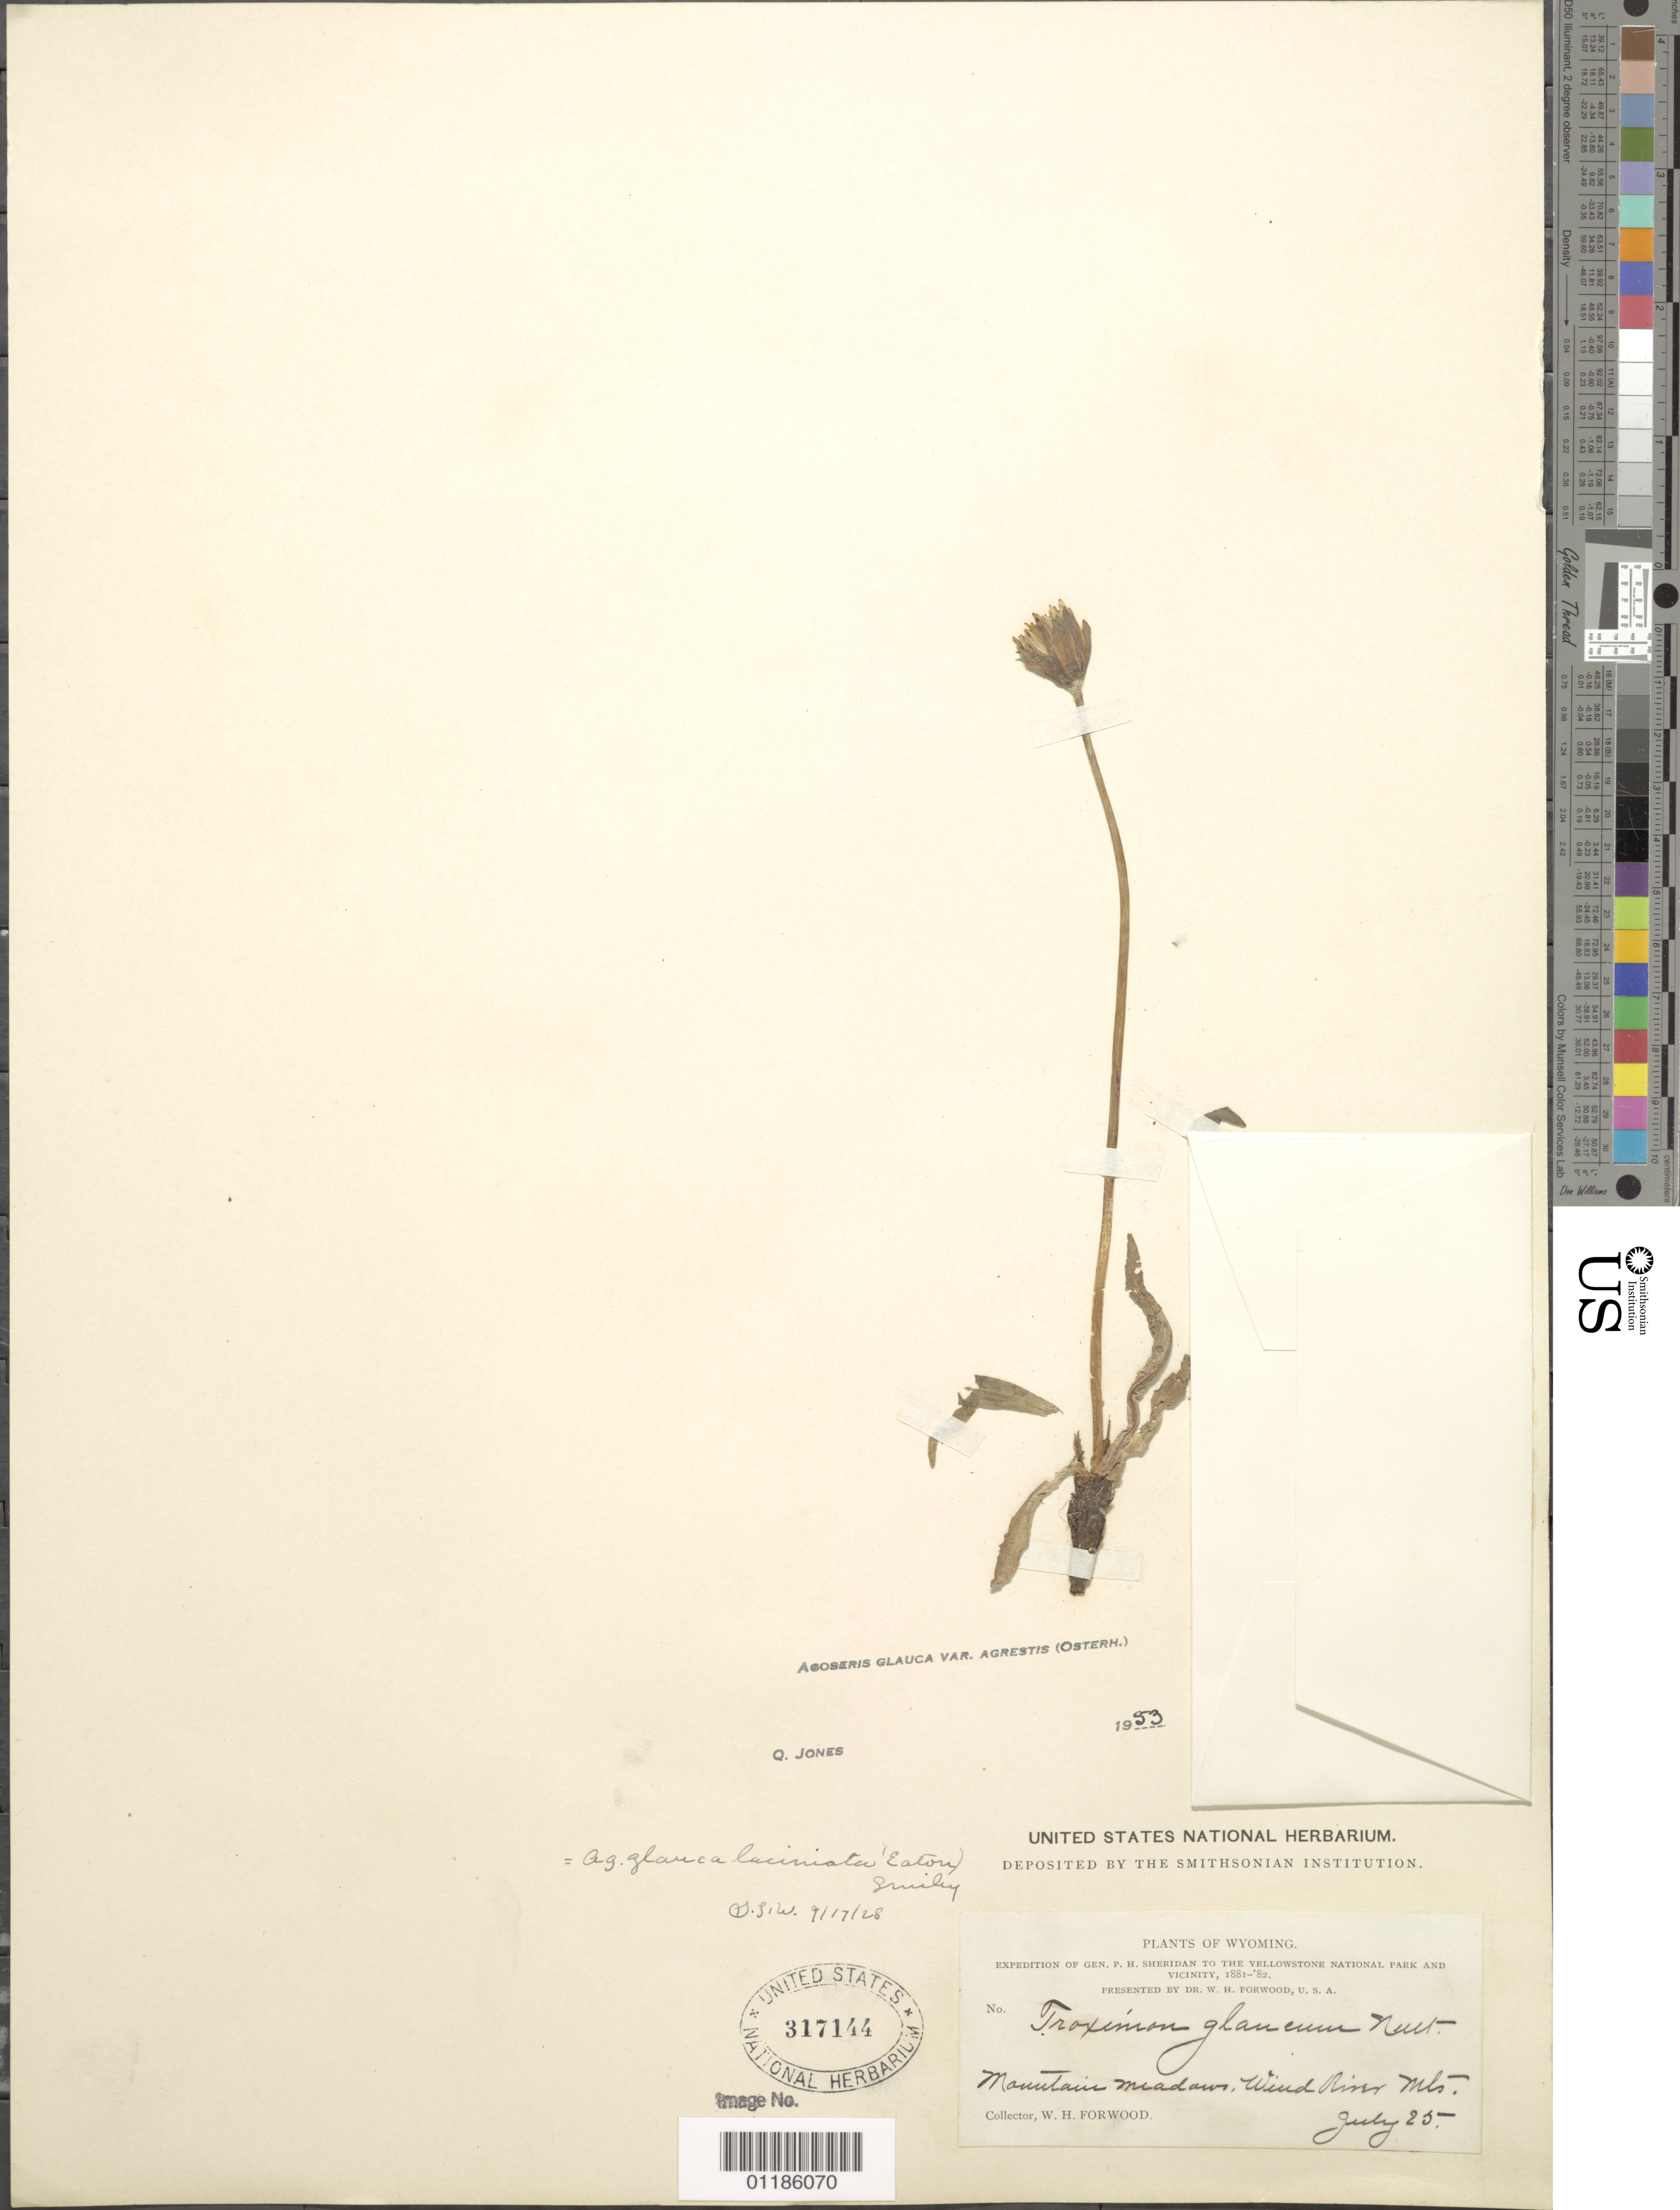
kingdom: Plantae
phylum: Tracheophyta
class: Magnoliopsida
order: Asterales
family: Asteraceae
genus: Agoseris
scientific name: Agoseris glauca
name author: (Pursh) Raf.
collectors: W. Forwood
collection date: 1881-07-25/1882-07-25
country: United States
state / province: Wyoming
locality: Wind River Mts.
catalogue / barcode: US 317144